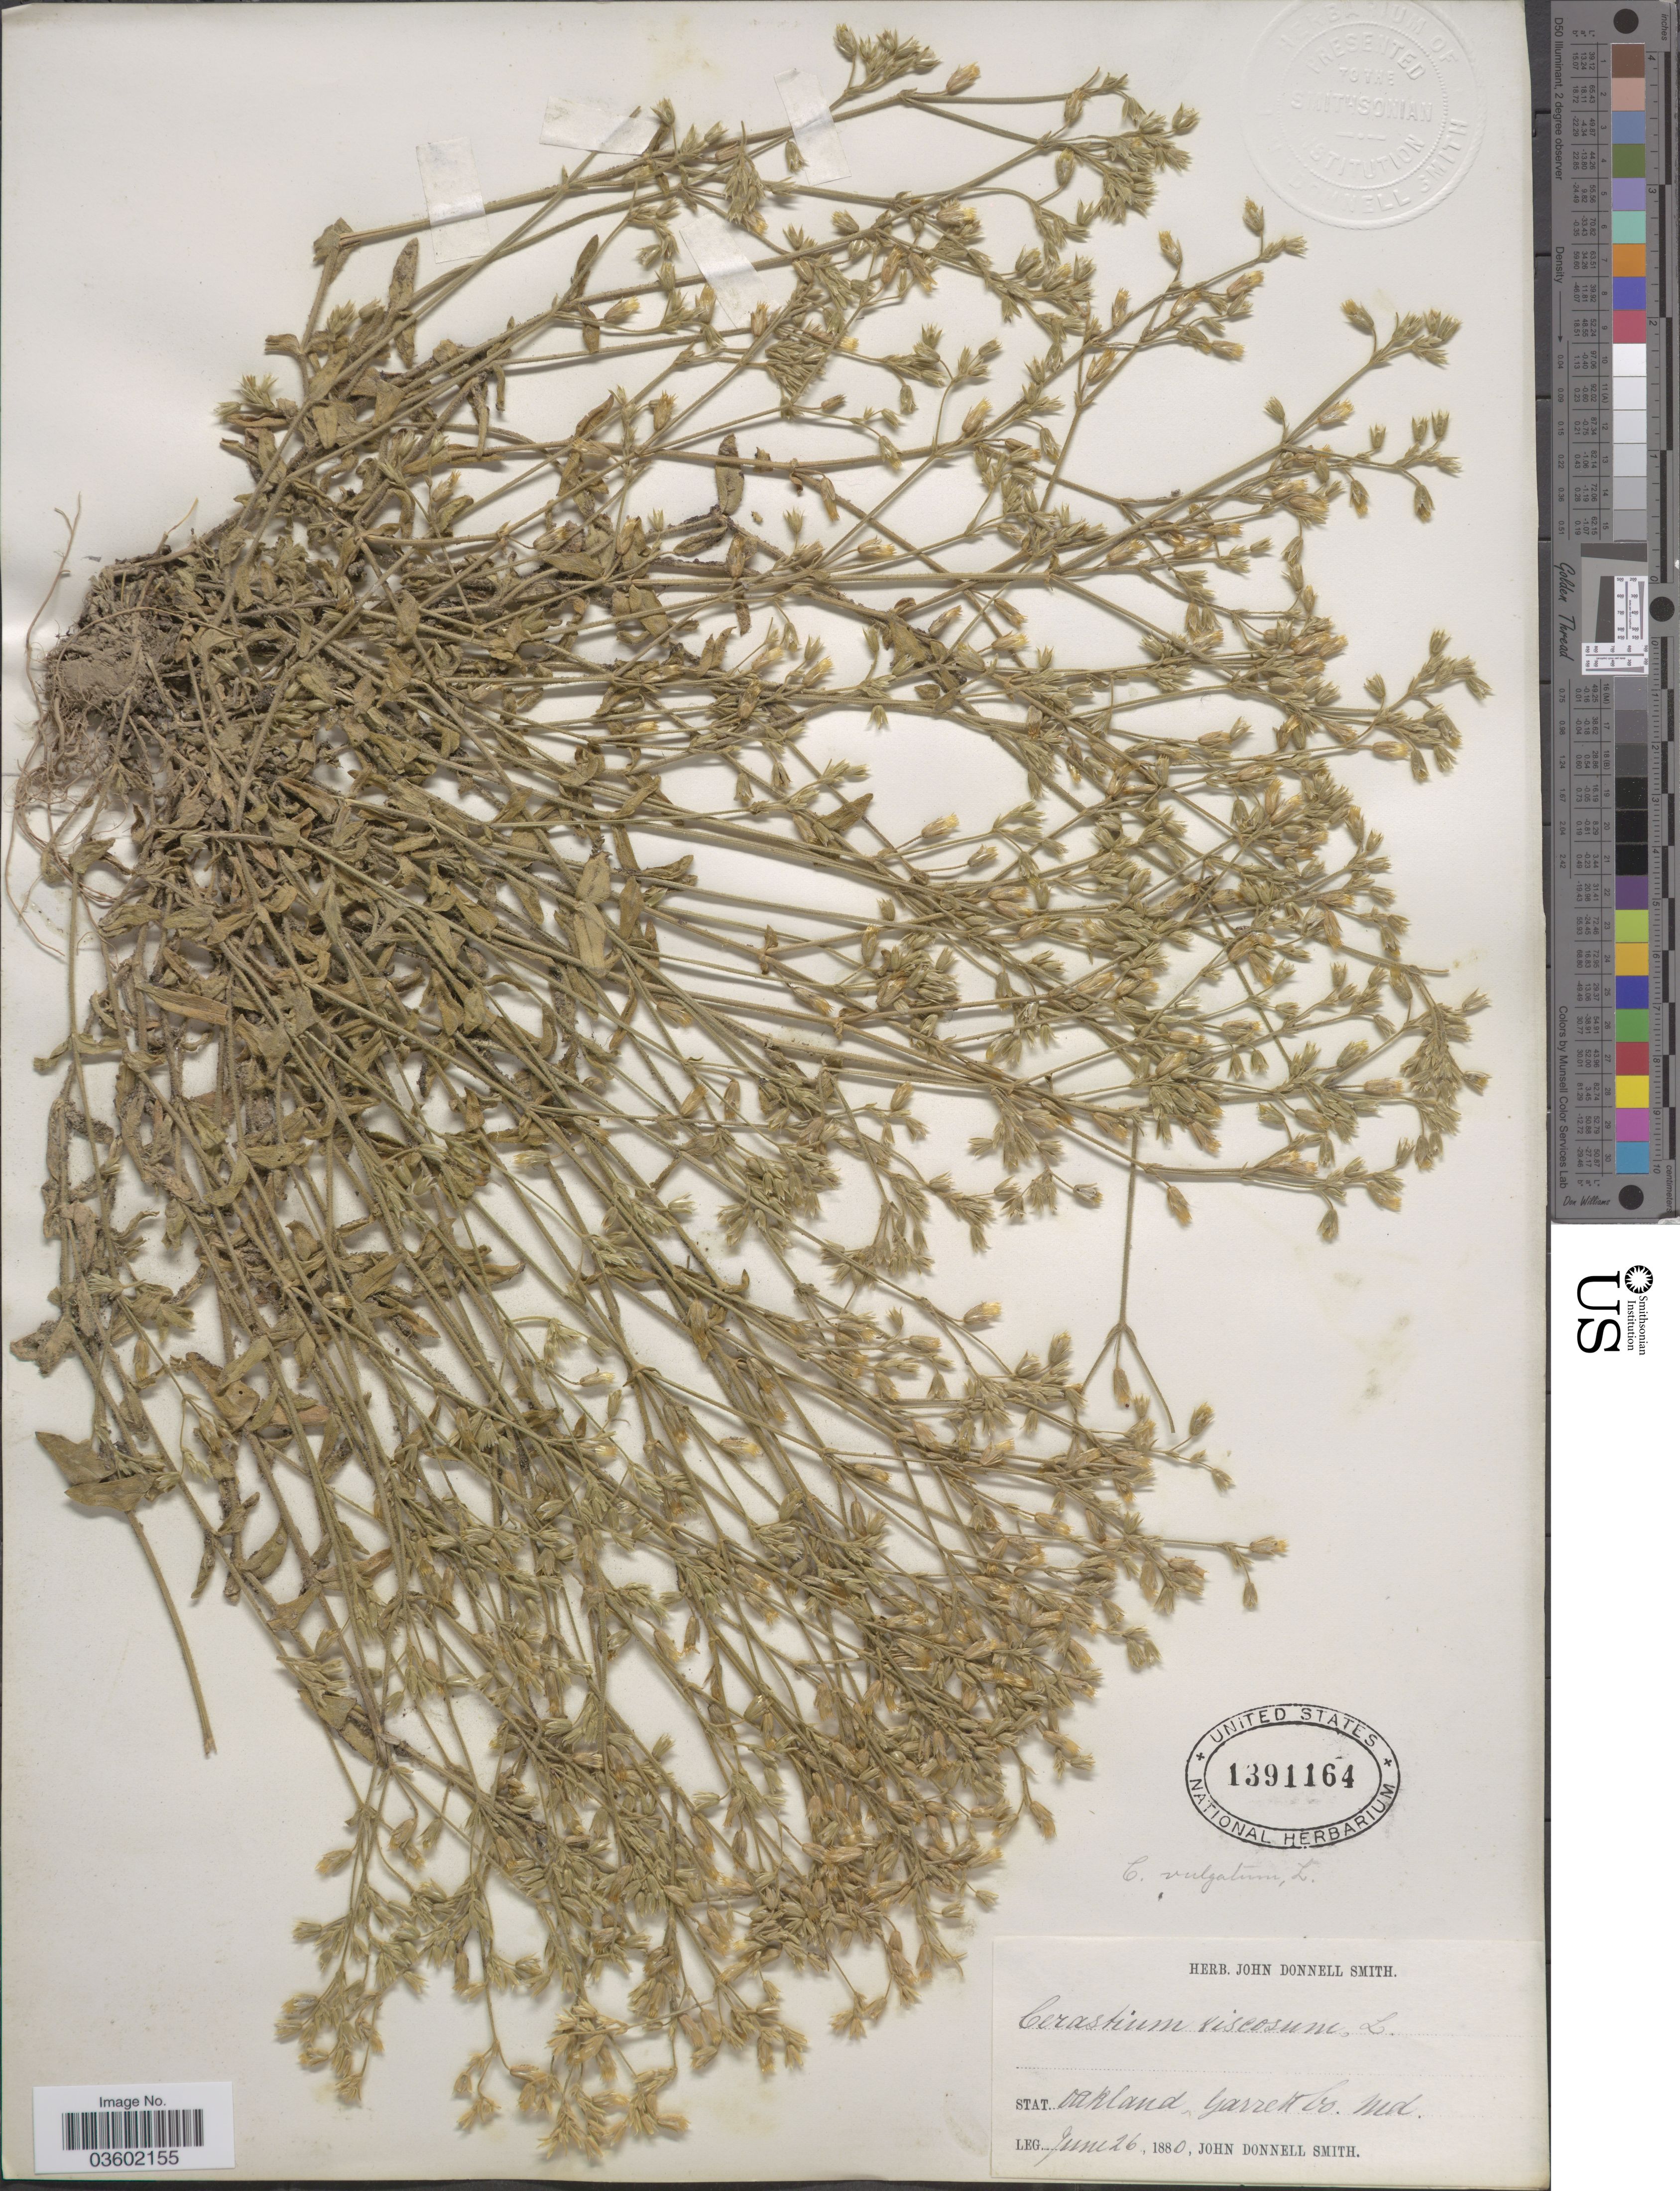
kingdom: Plantae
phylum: Tracheophyta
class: Magnoliopsida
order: Caryophyllales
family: Caryophyllaceae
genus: Cerastium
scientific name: Cerastium vulgatum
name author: L.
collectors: J. Donnell Smith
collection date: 1880-06-26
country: United States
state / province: Maryland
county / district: Garrett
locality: Stat. Oakland, Garrett Co.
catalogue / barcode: US 1391164